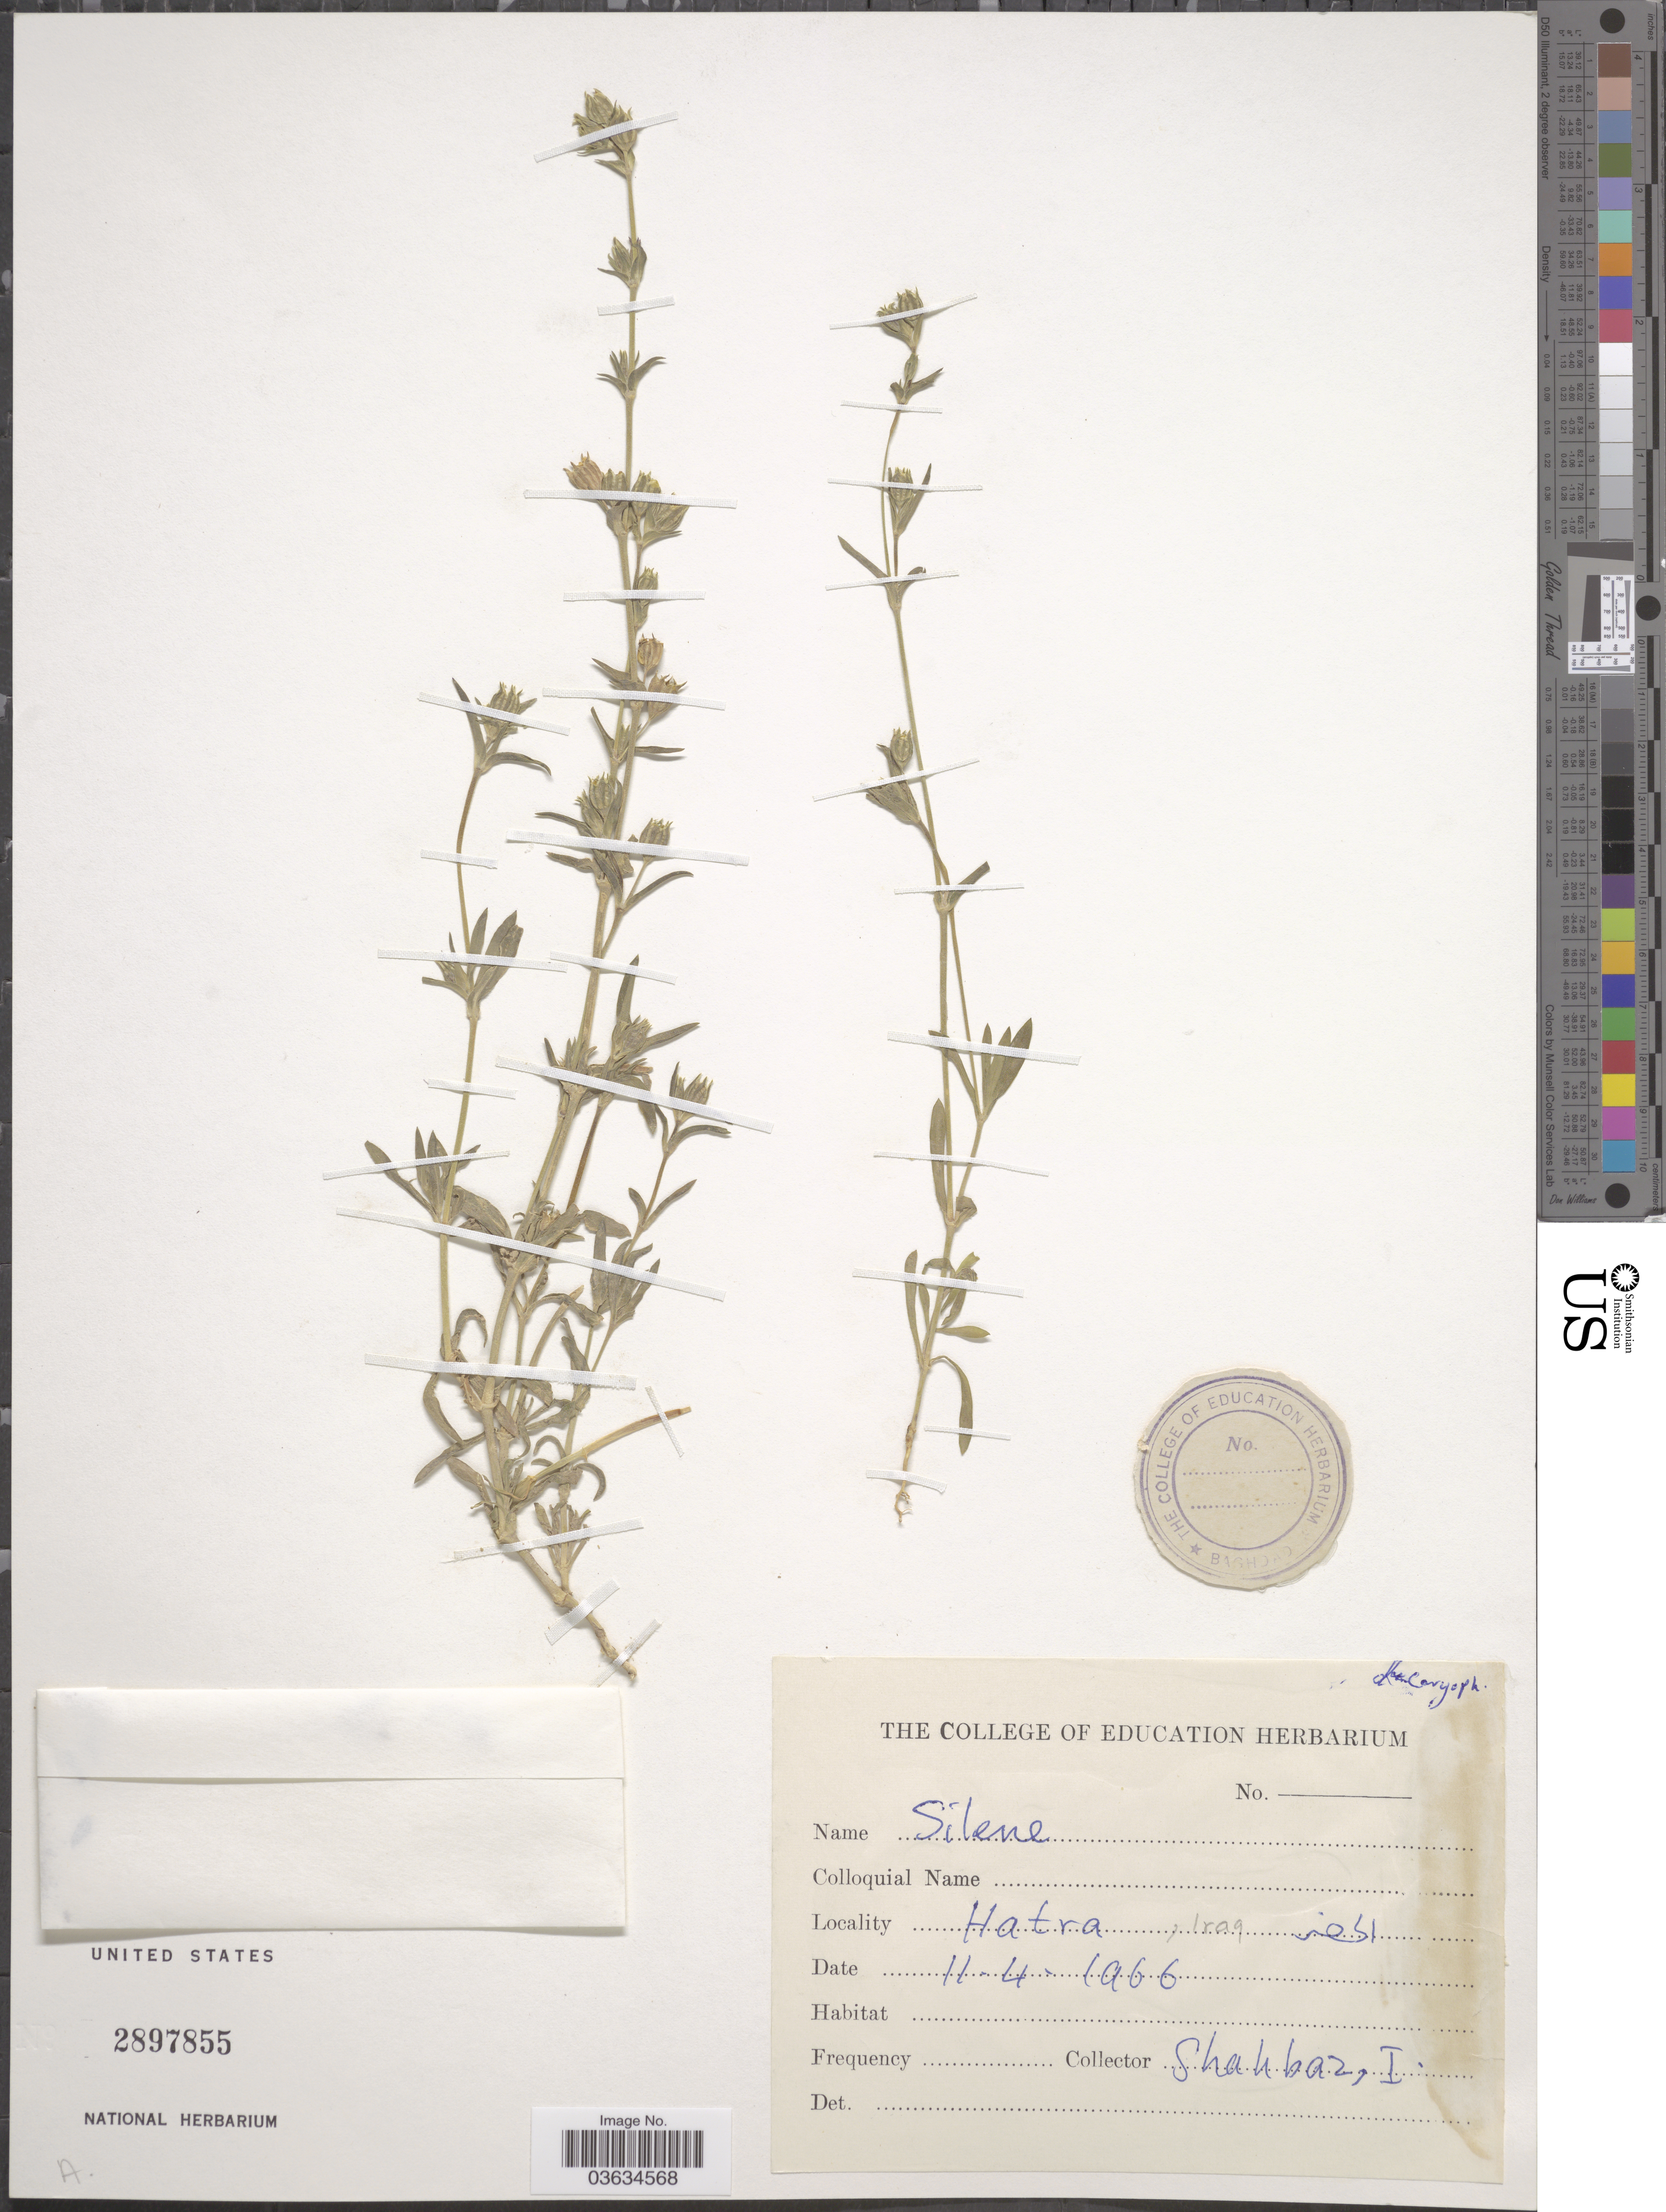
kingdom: Plantae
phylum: Tracheophyta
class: Magnoliopsida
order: Caryophyllales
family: Caryophyllaceae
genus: Silene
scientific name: Silene sp.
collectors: I. Shahbaz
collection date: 1966-04-11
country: Iraq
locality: Hatra, iesl [interpreted].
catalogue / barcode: US 2897855